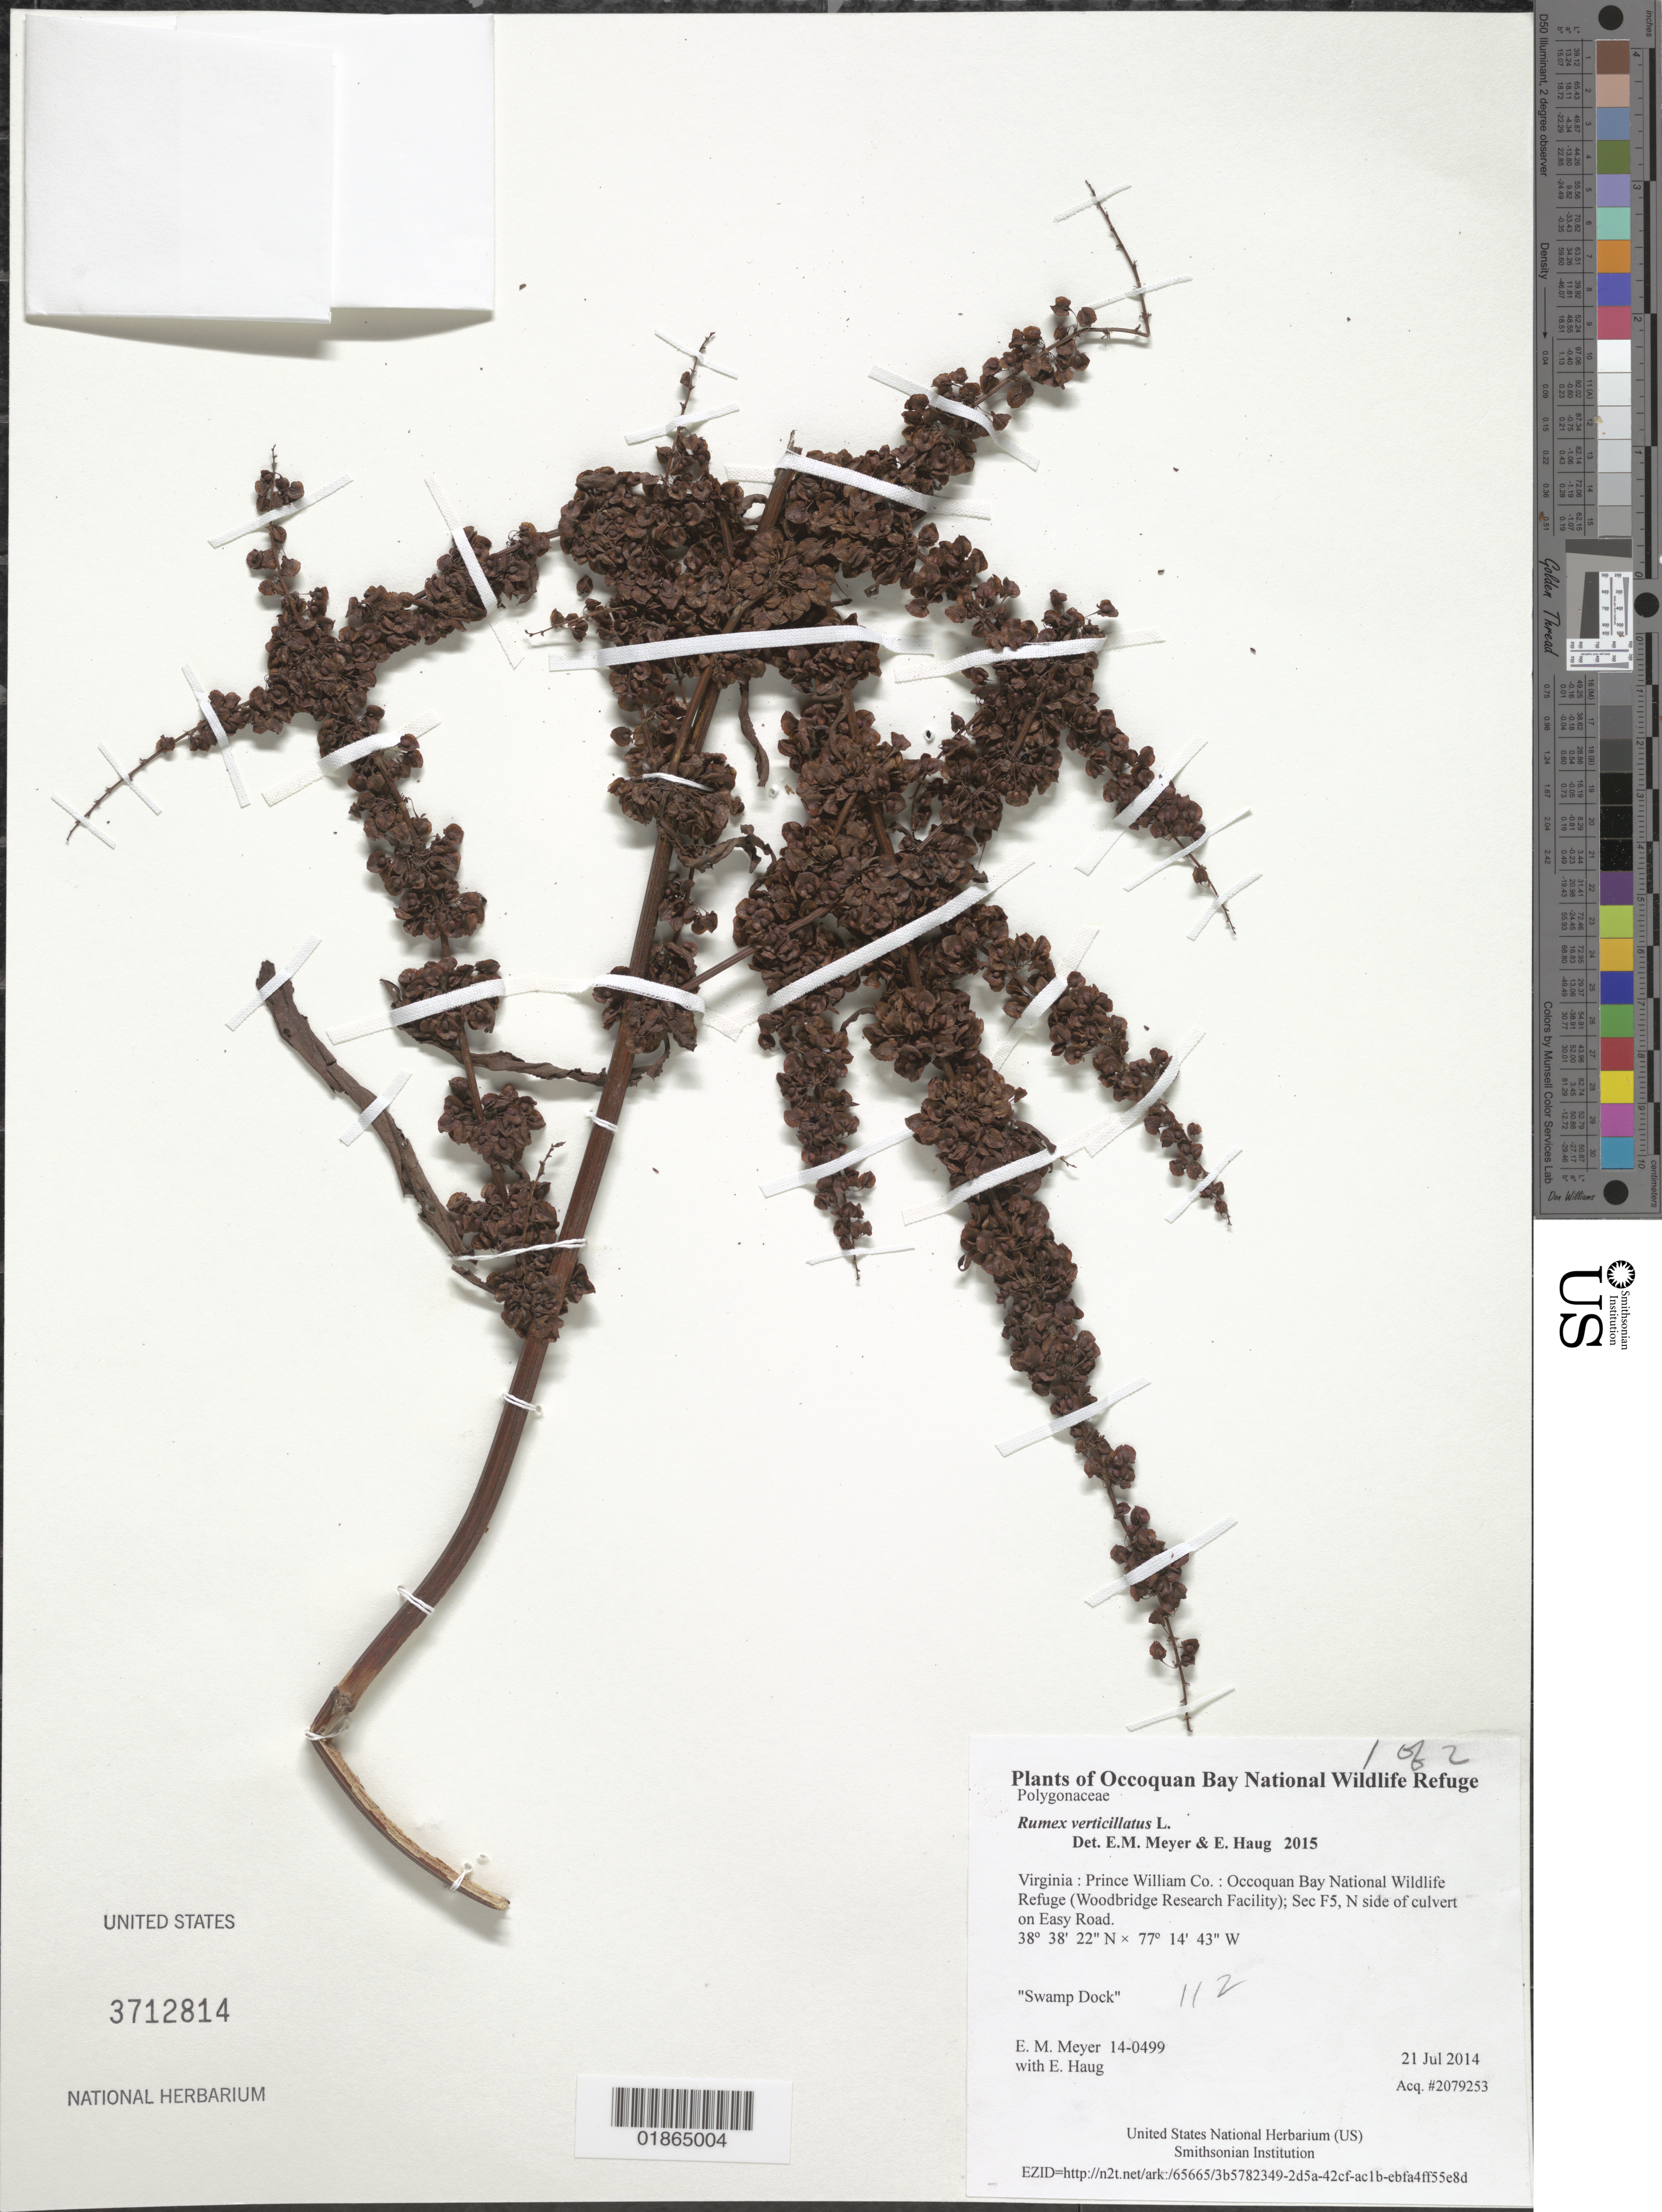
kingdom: Plantae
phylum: Tracheophyta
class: Magnoliopsida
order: Caryophyllales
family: Polygonaceae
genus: Rumex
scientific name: Rumex verticillatus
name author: L.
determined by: Meyer, E. M.; Haug, E.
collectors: E. M. Meyer & E. Haug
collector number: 14-0499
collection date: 2014-07-21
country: United States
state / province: Virginia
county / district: Prince William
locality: Occoquan Bay National Wildlife Refuge (Woodbridge Research Facility); Sec F5, N side of culvert on Easy Road.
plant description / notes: Swamp Dock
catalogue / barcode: US 3712814